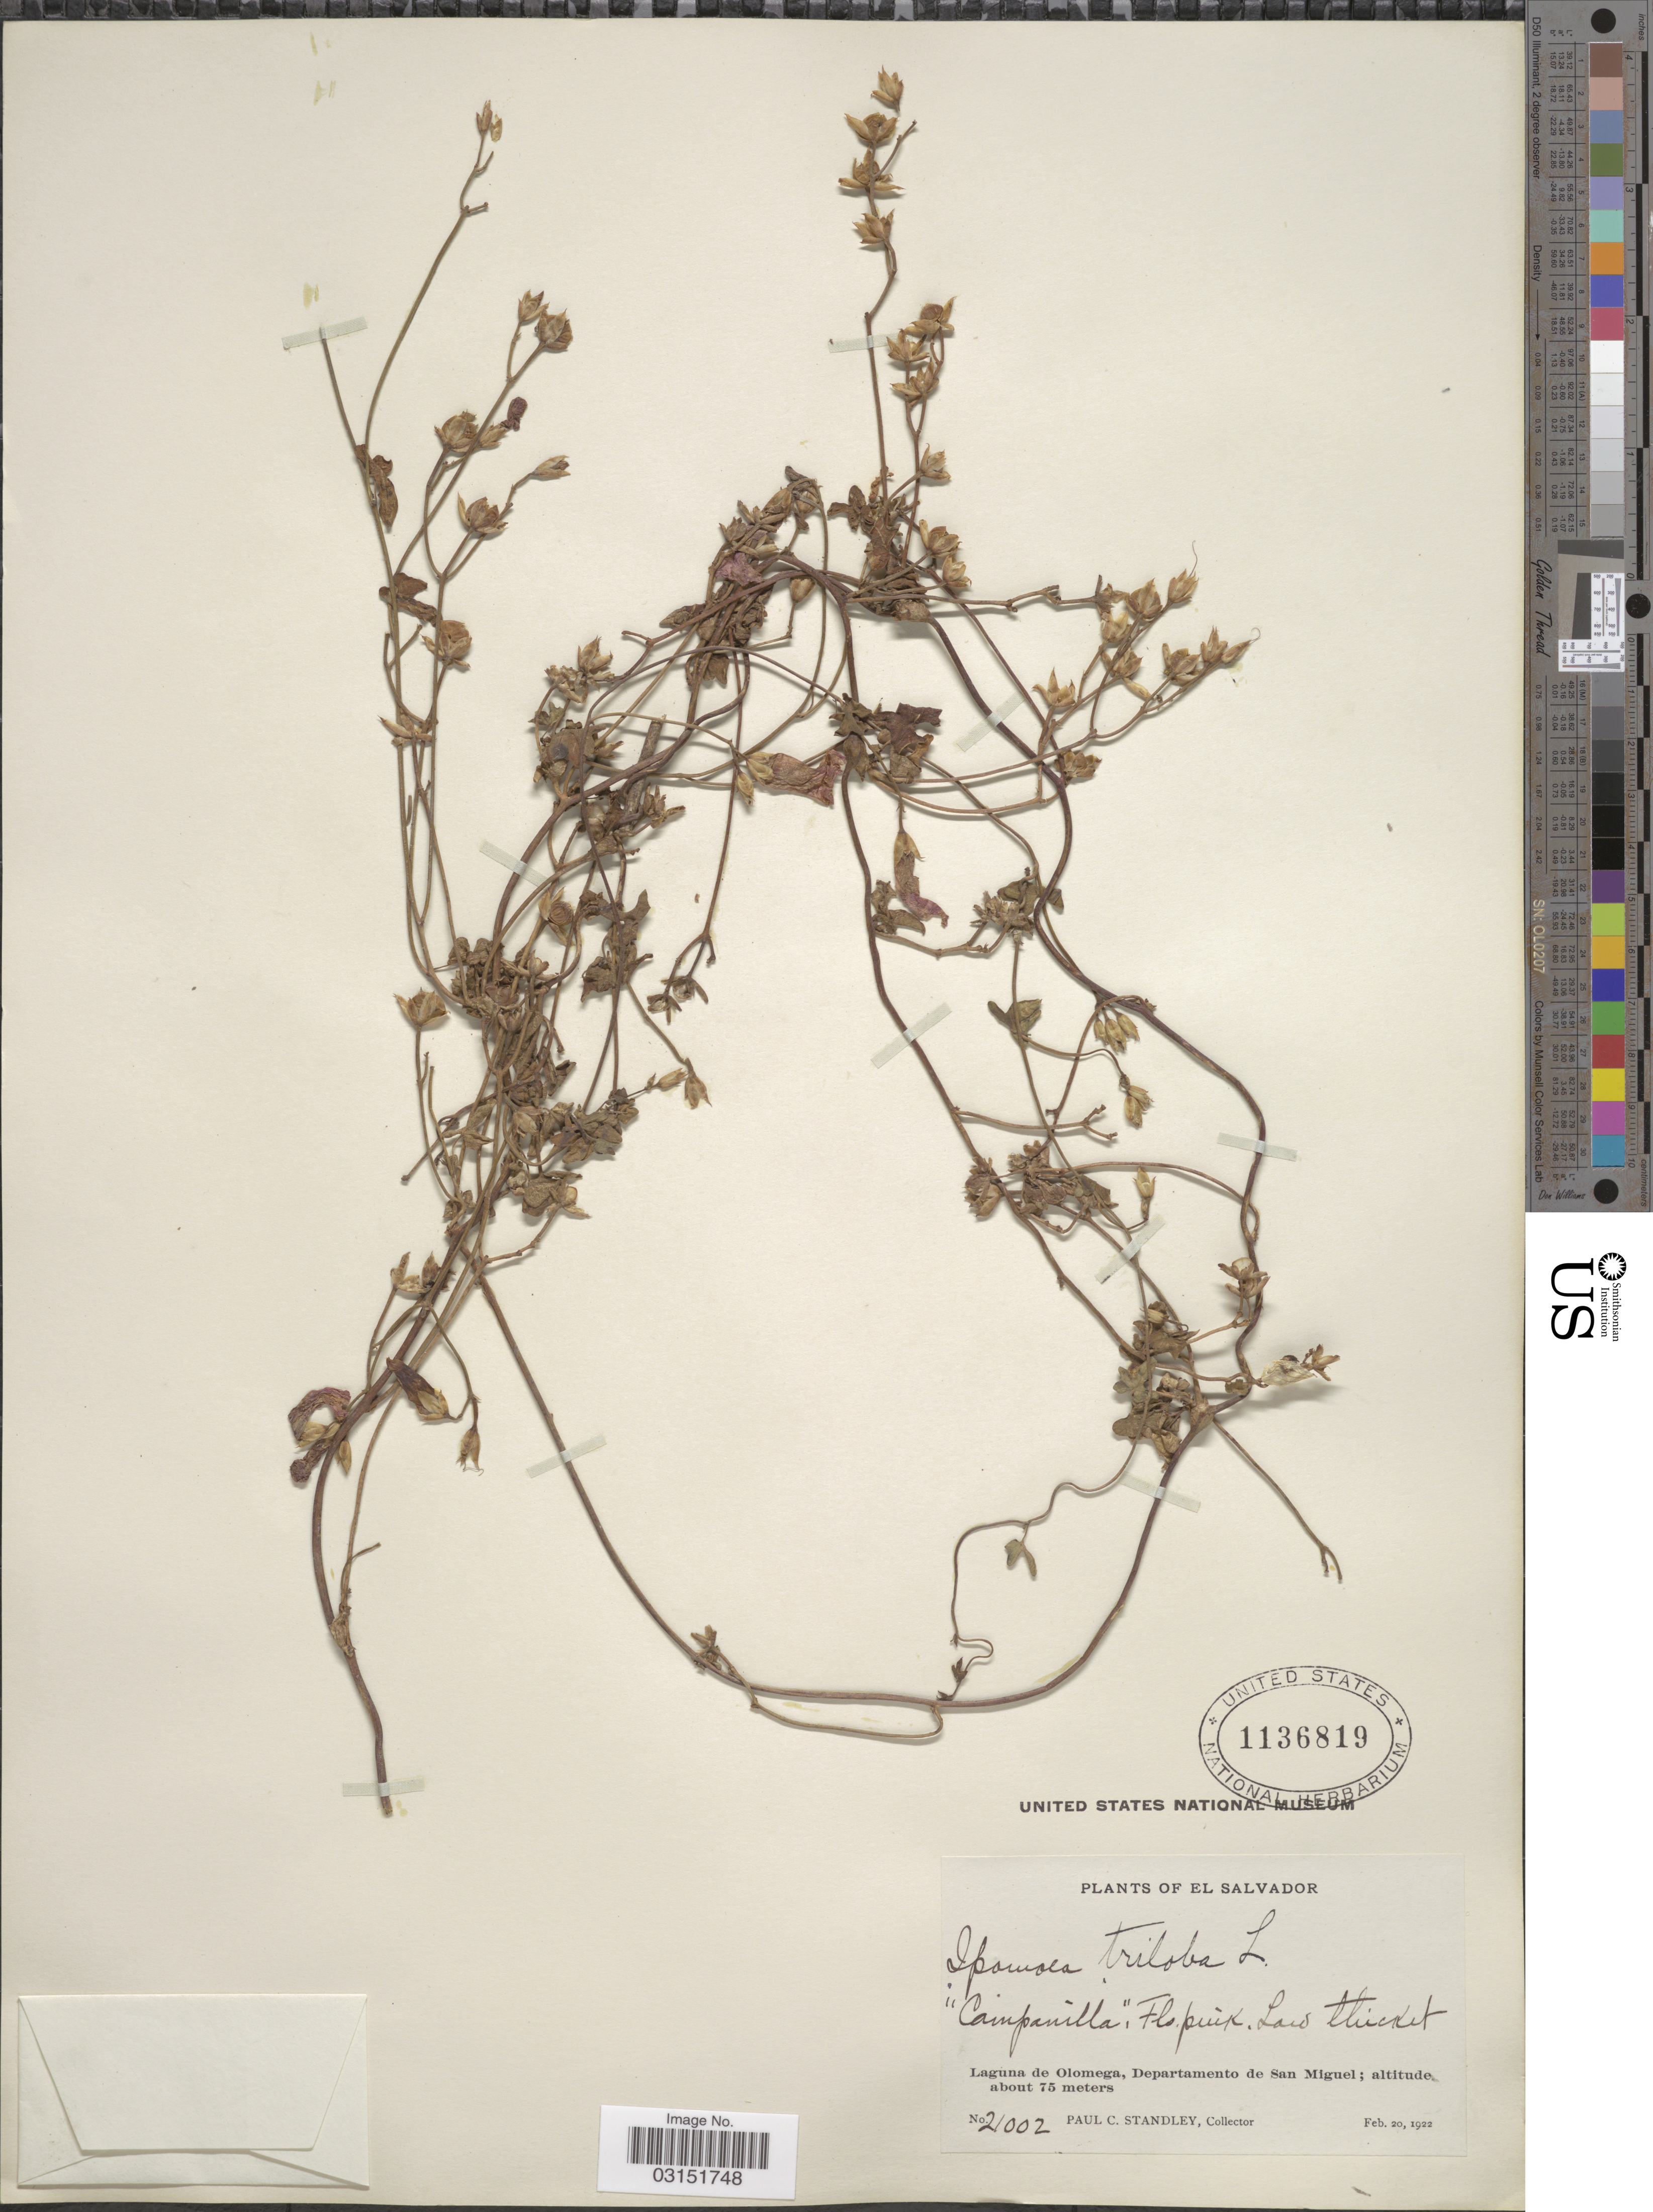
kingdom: Plantae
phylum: Tracheophyta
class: Magnoliopsida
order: Solanales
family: Convolvulaceae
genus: Ipomoea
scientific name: Ipomoea triloba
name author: L.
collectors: P. C. Standley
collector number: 21002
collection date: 1922-02-20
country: El Salvador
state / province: San Miguel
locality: Laguna de Olomega, Departamento de San Miguel.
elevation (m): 75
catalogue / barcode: US 1136819